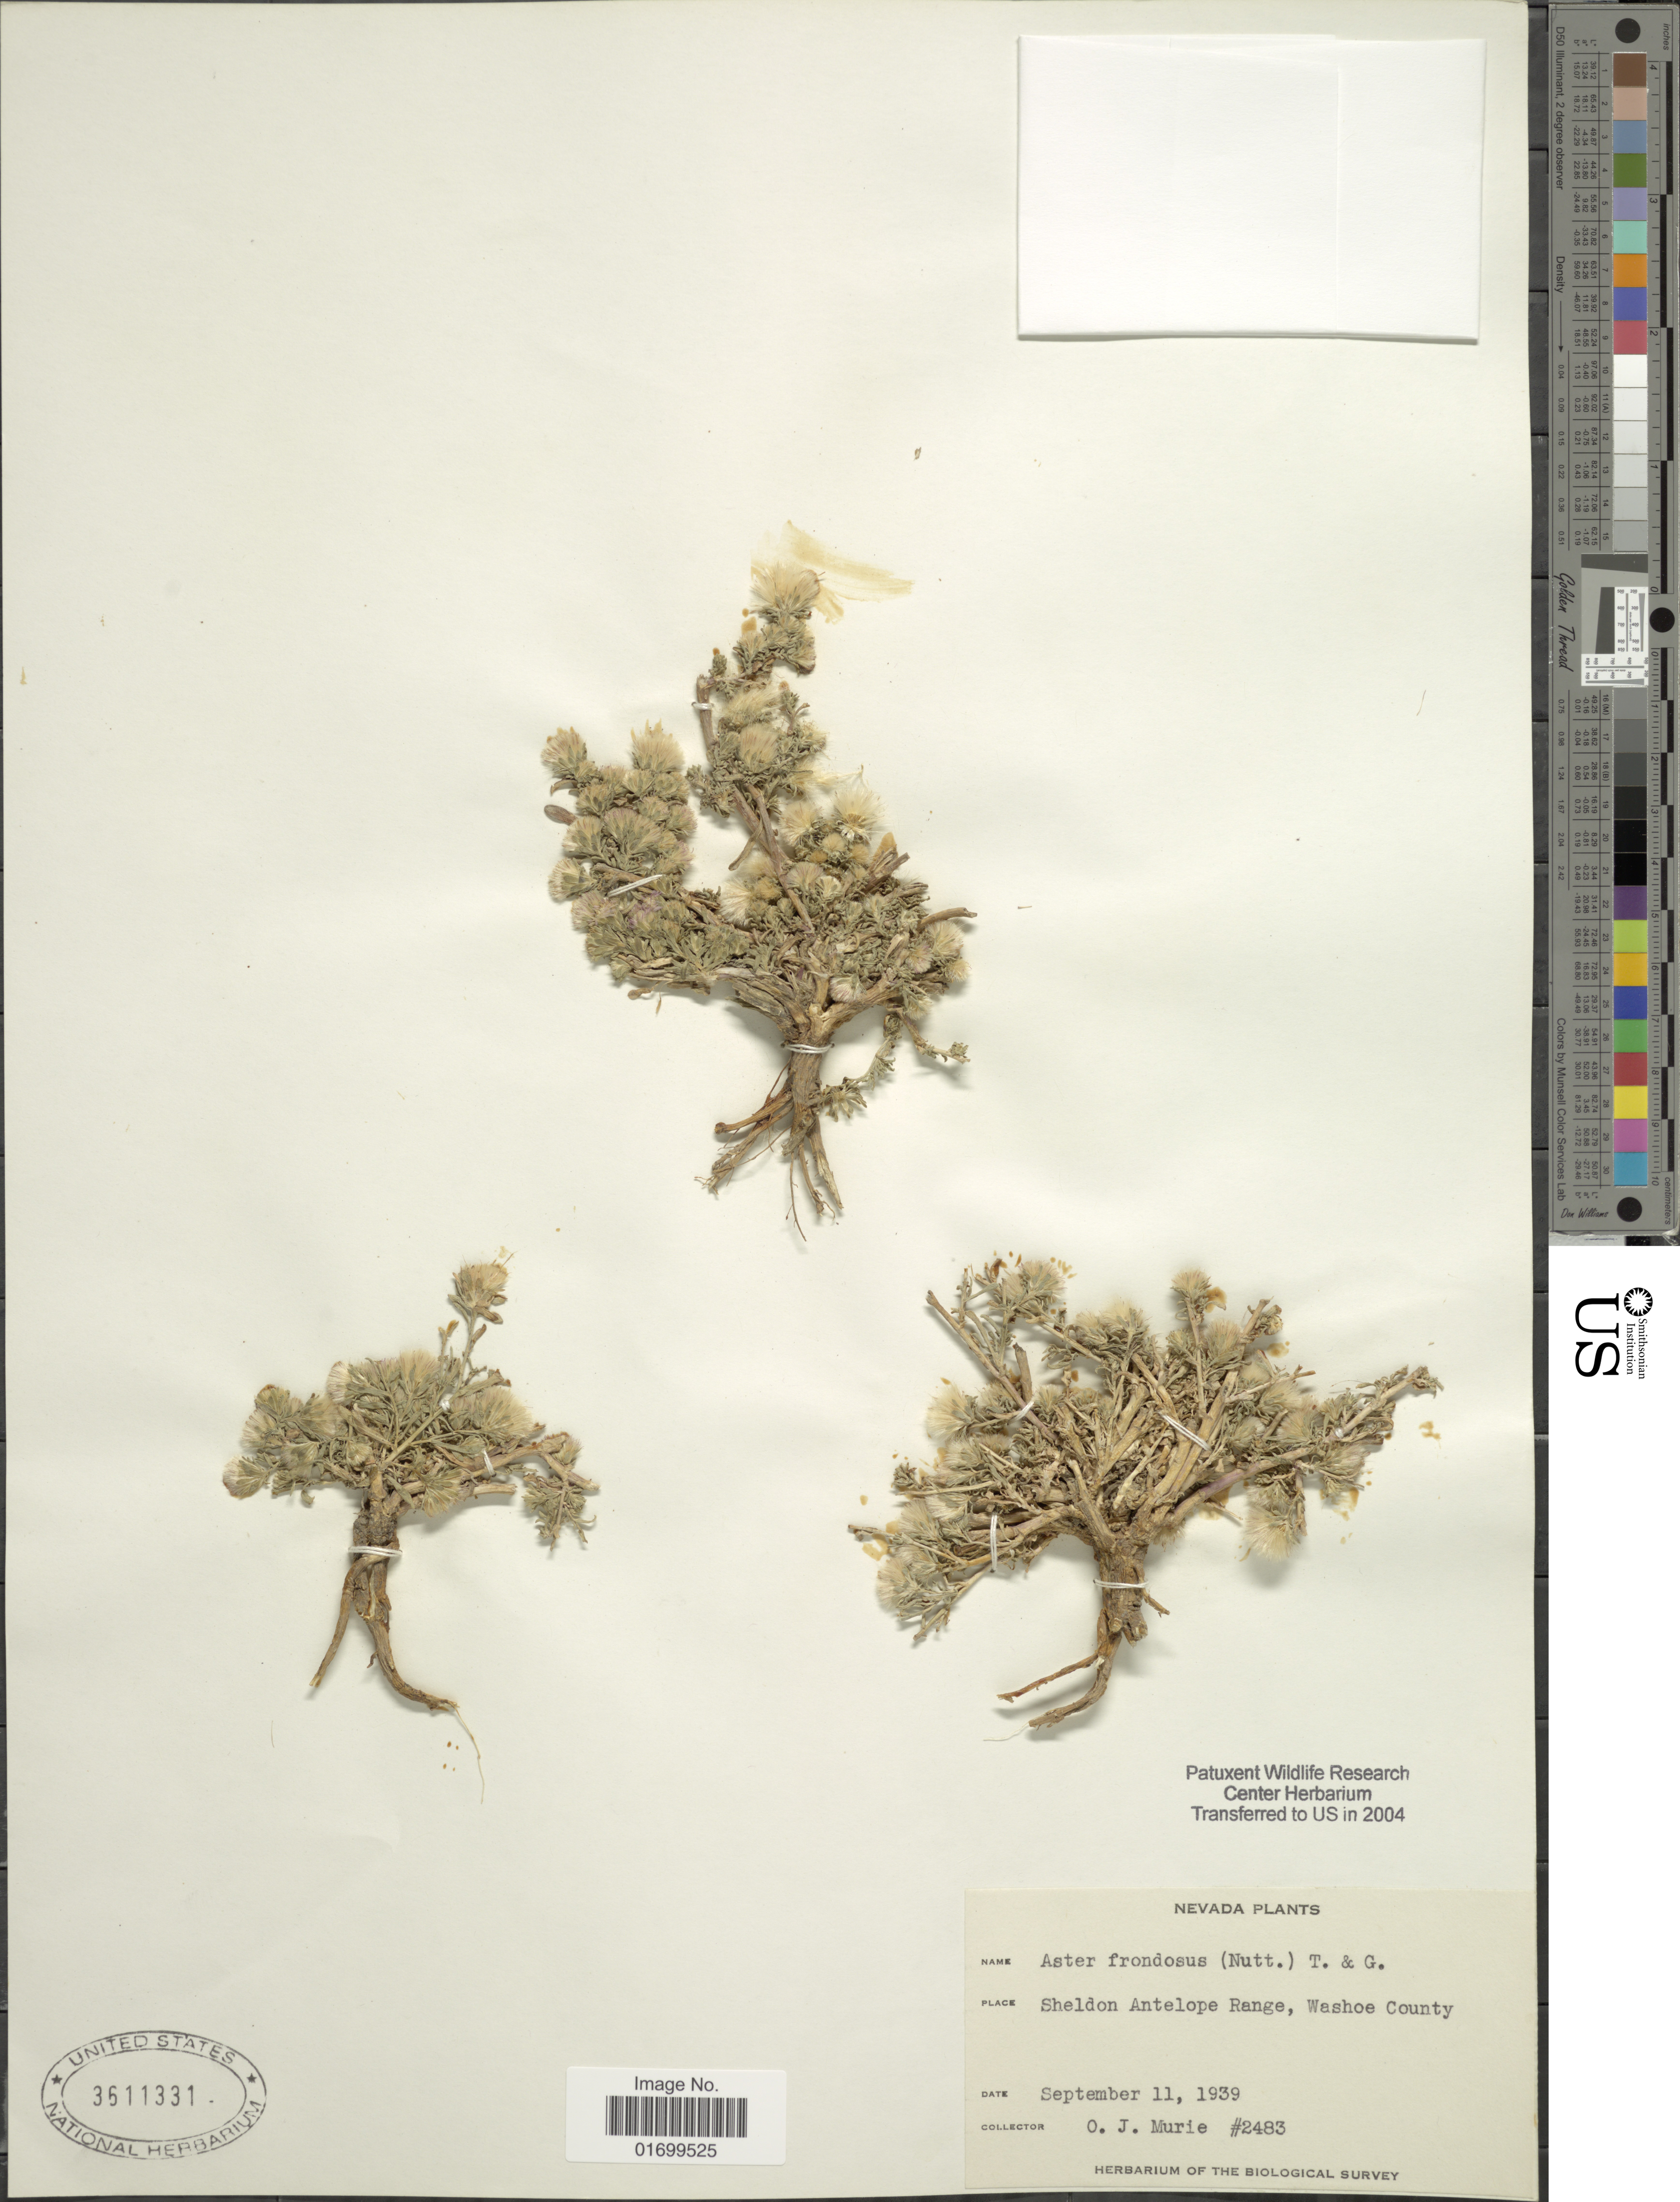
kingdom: Plantae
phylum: Tracheophyta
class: Magnoliopsida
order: Asterales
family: Asteraceae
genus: Symphyotrichum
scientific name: Symphyotrichum frondosum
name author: (Nutt.) G.L. Nesom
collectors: O. Murie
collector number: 2483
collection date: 1939-09-11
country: United States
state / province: Nevada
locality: Sheldon Antelope Range, Washoe County.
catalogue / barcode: US 3511331